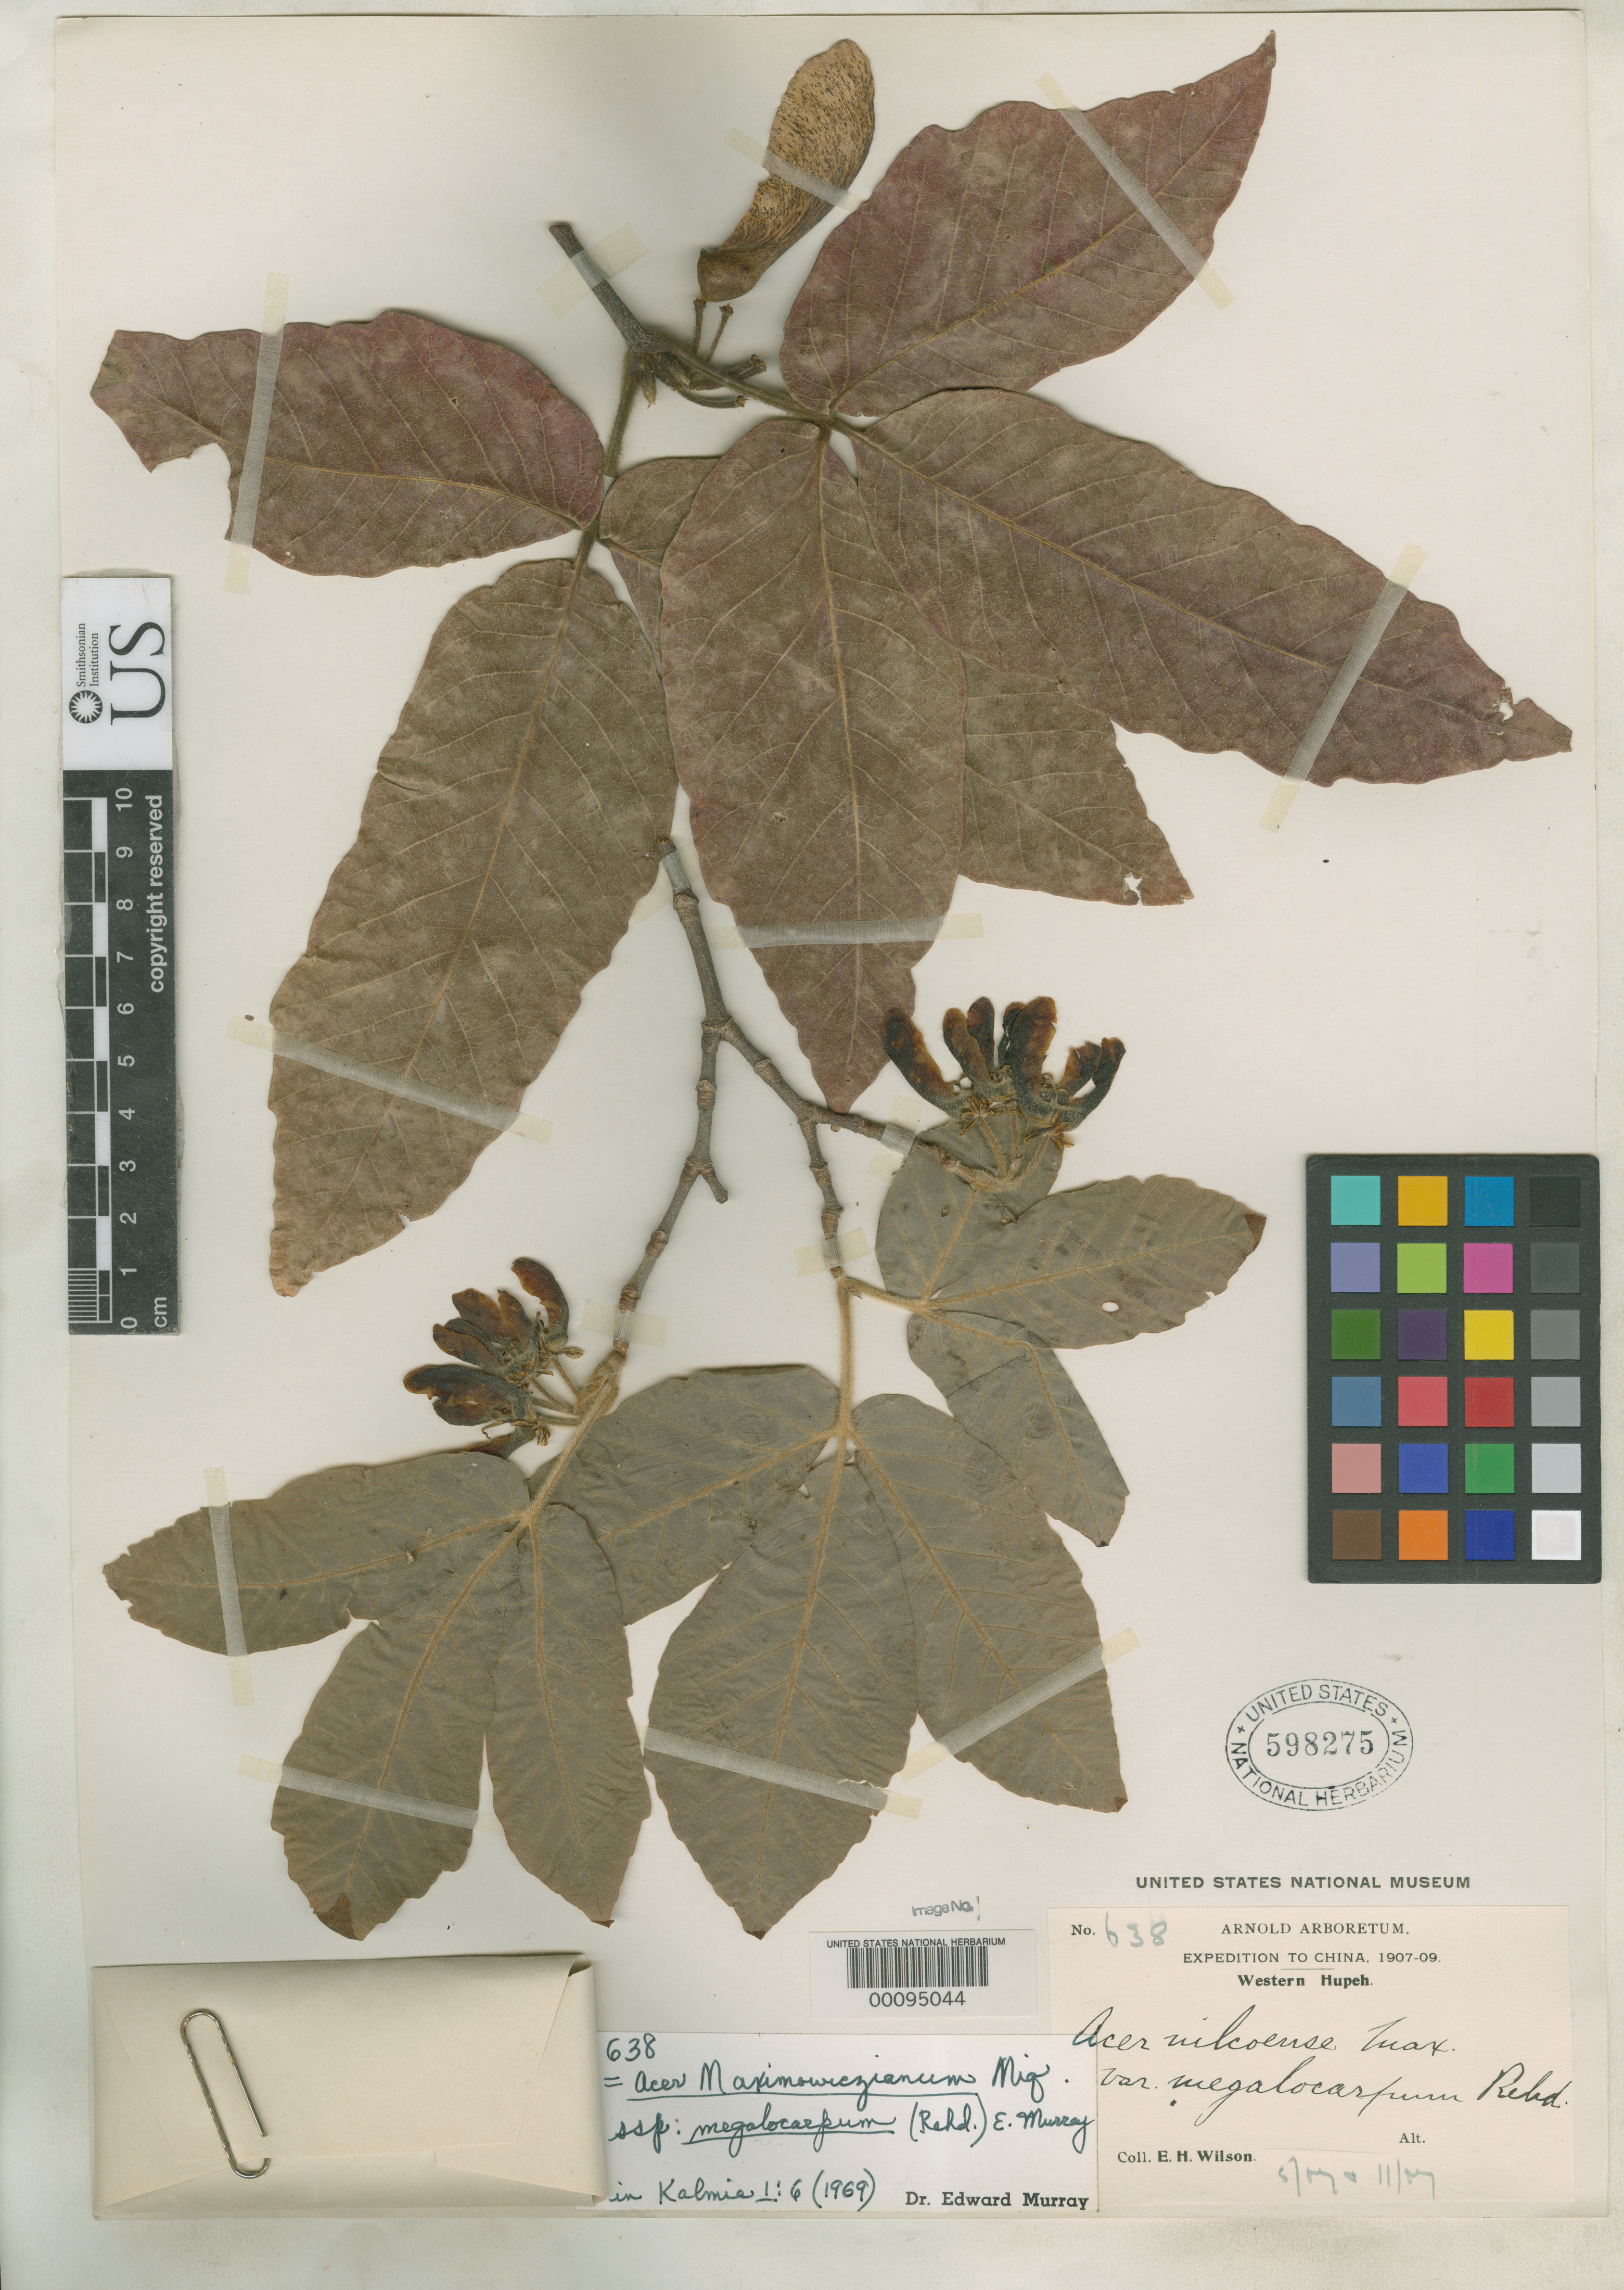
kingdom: Plantae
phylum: Tracheophyta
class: Magnoliopsida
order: Sapindales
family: Sapindaceae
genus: Acer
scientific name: Acer nikoense var. megalocarpum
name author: Rehder in Sarg.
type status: Isosyntype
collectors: E. H. Wilson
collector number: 638 p.p.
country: China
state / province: Hubei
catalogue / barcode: US 598275